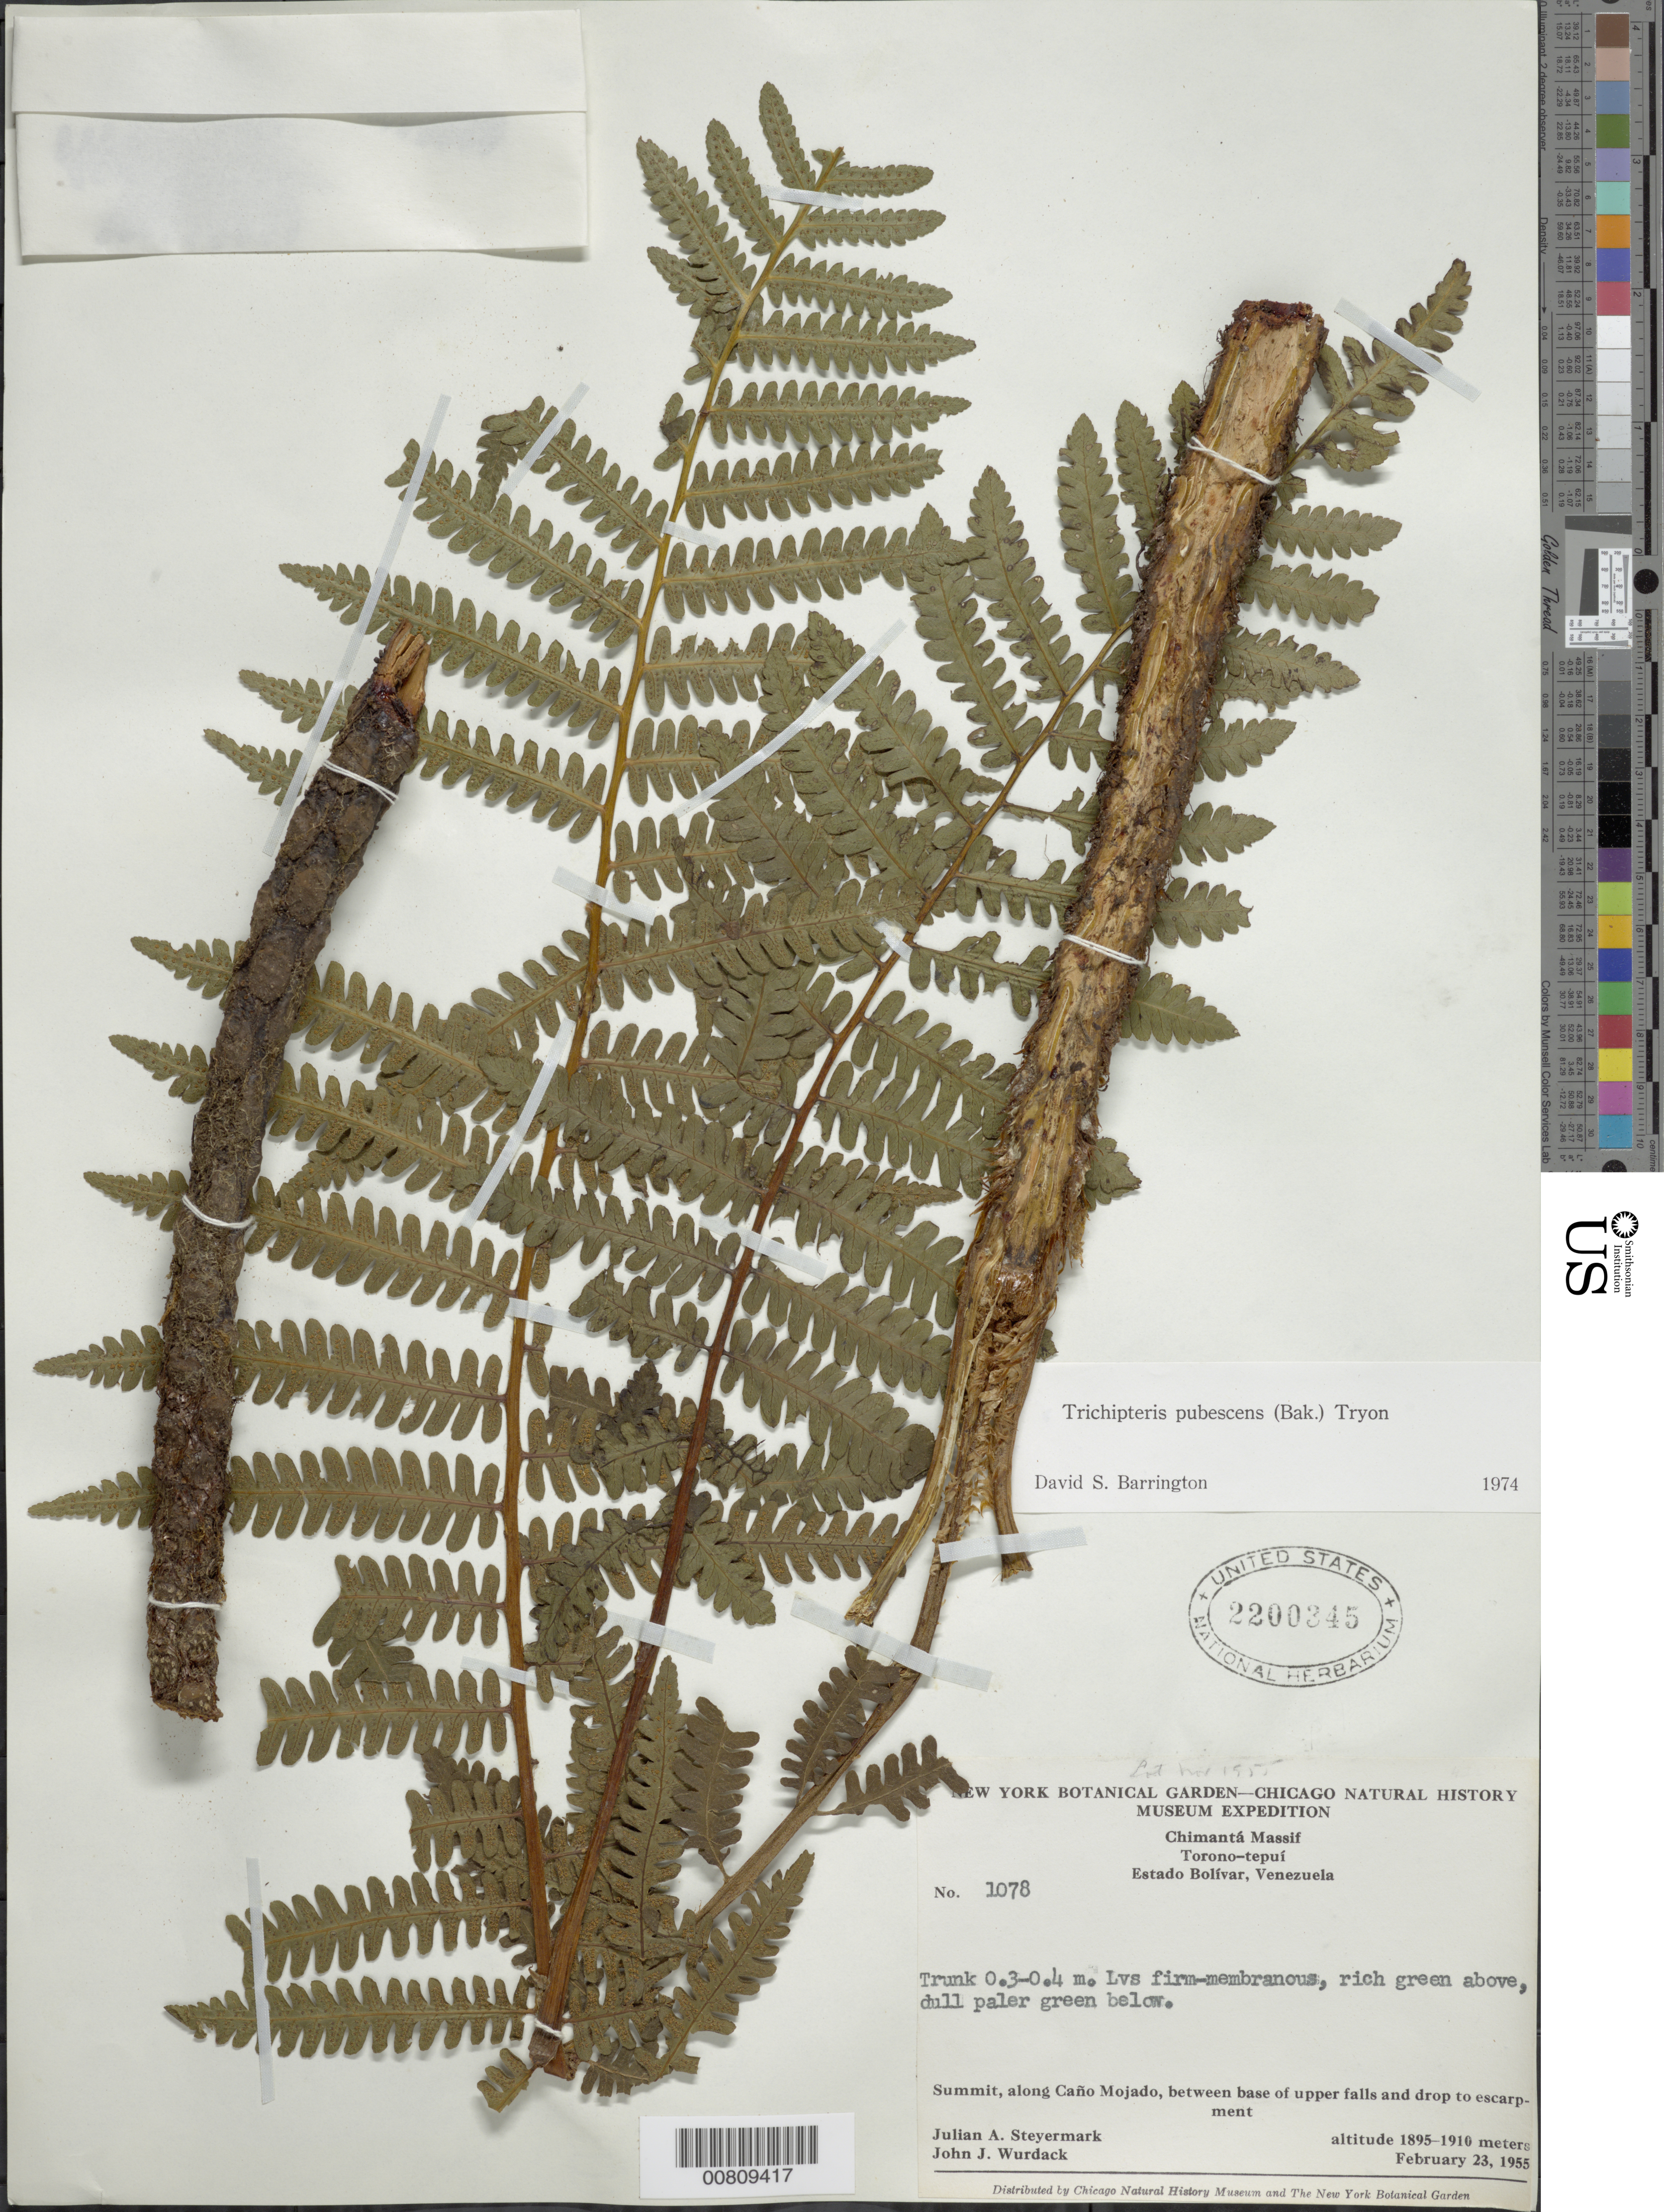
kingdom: Plantae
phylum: Tracheophyta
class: Polypodiopsida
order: Cyatheales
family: Cyatheaceae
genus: Cyathea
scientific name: Cyathea bipinnatifida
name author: (Baker) Domin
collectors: J. Steyermark & J. J. Wurdack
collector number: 55 1078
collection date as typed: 23-Feb-55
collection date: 1955-02-23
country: Venezuela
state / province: Bolívar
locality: Chimantá Massif, along Caño Mojado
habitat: Summit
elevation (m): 1895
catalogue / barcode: US 2200345